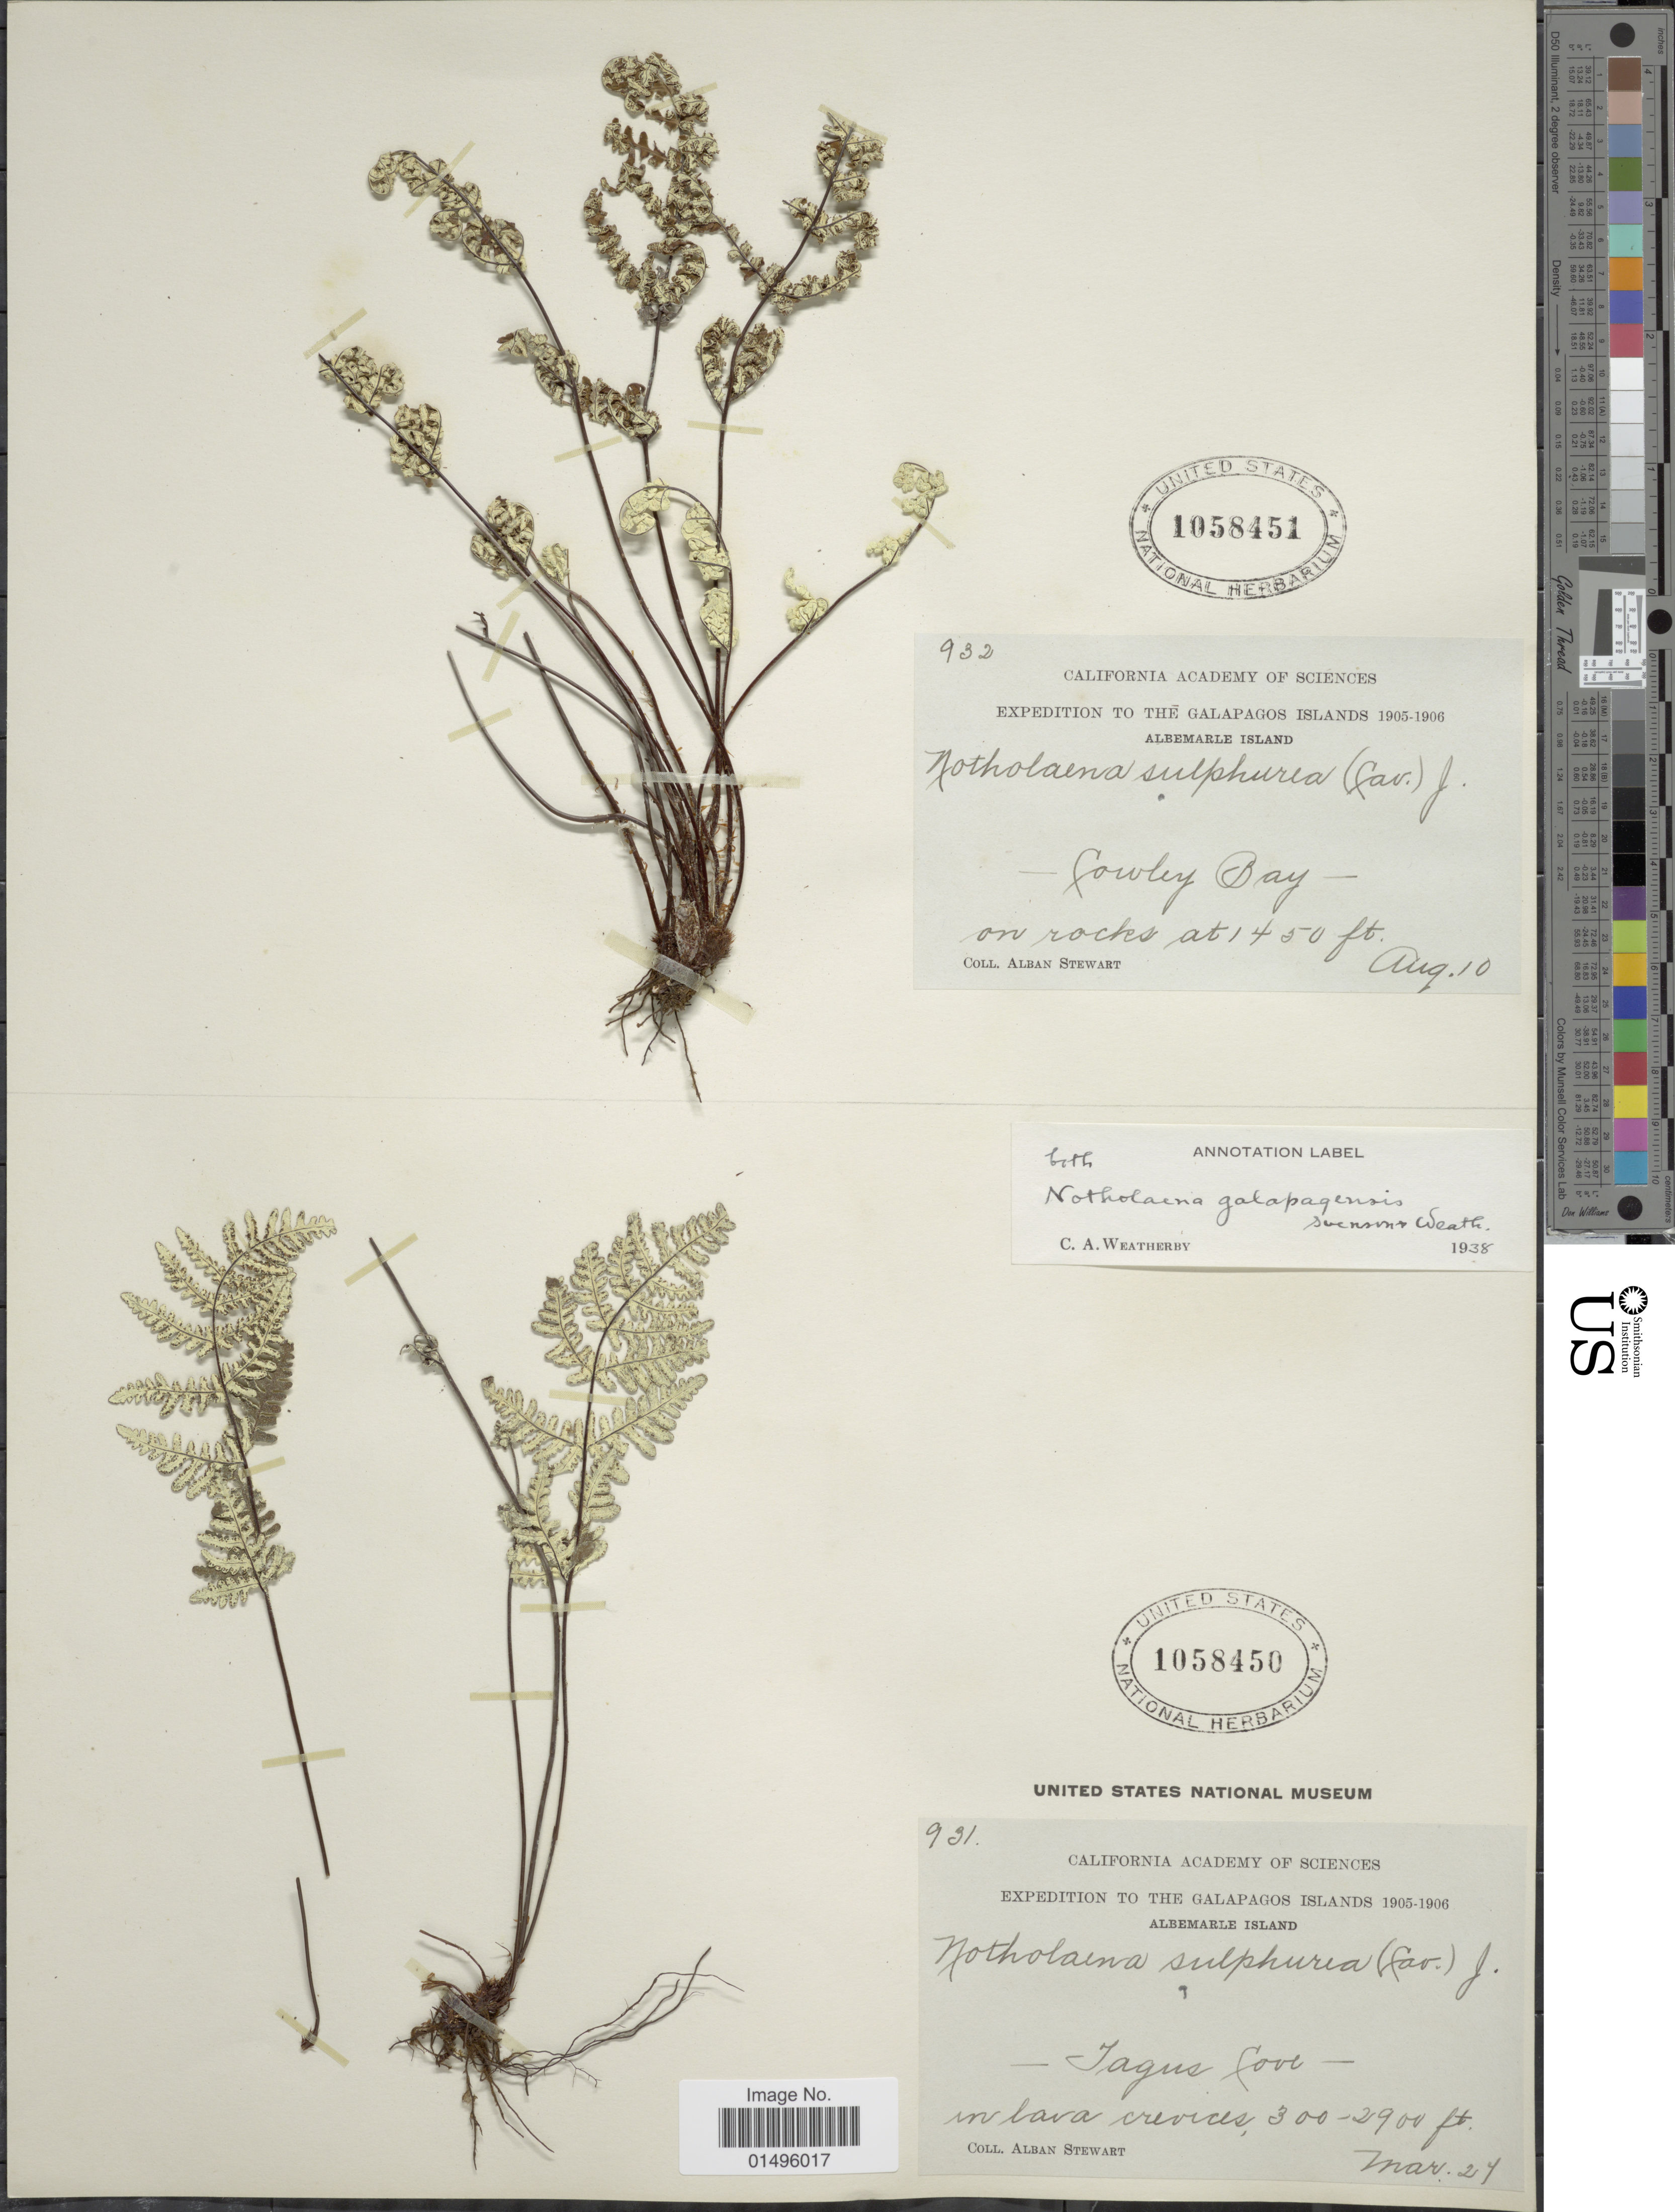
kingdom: Plantae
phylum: Tracheophyta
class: Polypodiopsida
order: Polypodiales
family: Pteridaceae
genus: Notholaena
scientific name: Notholaena galapagensis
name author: Svenson & Weath.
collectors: A. Stewart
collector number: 931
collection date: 1905-03-27/1906-03-27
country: Ecuador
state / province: Colón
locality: Galapagos Islands, Albemarle Island, Jagus Fove, in lava crevices.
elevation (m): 91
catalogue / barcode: US 1058450-2